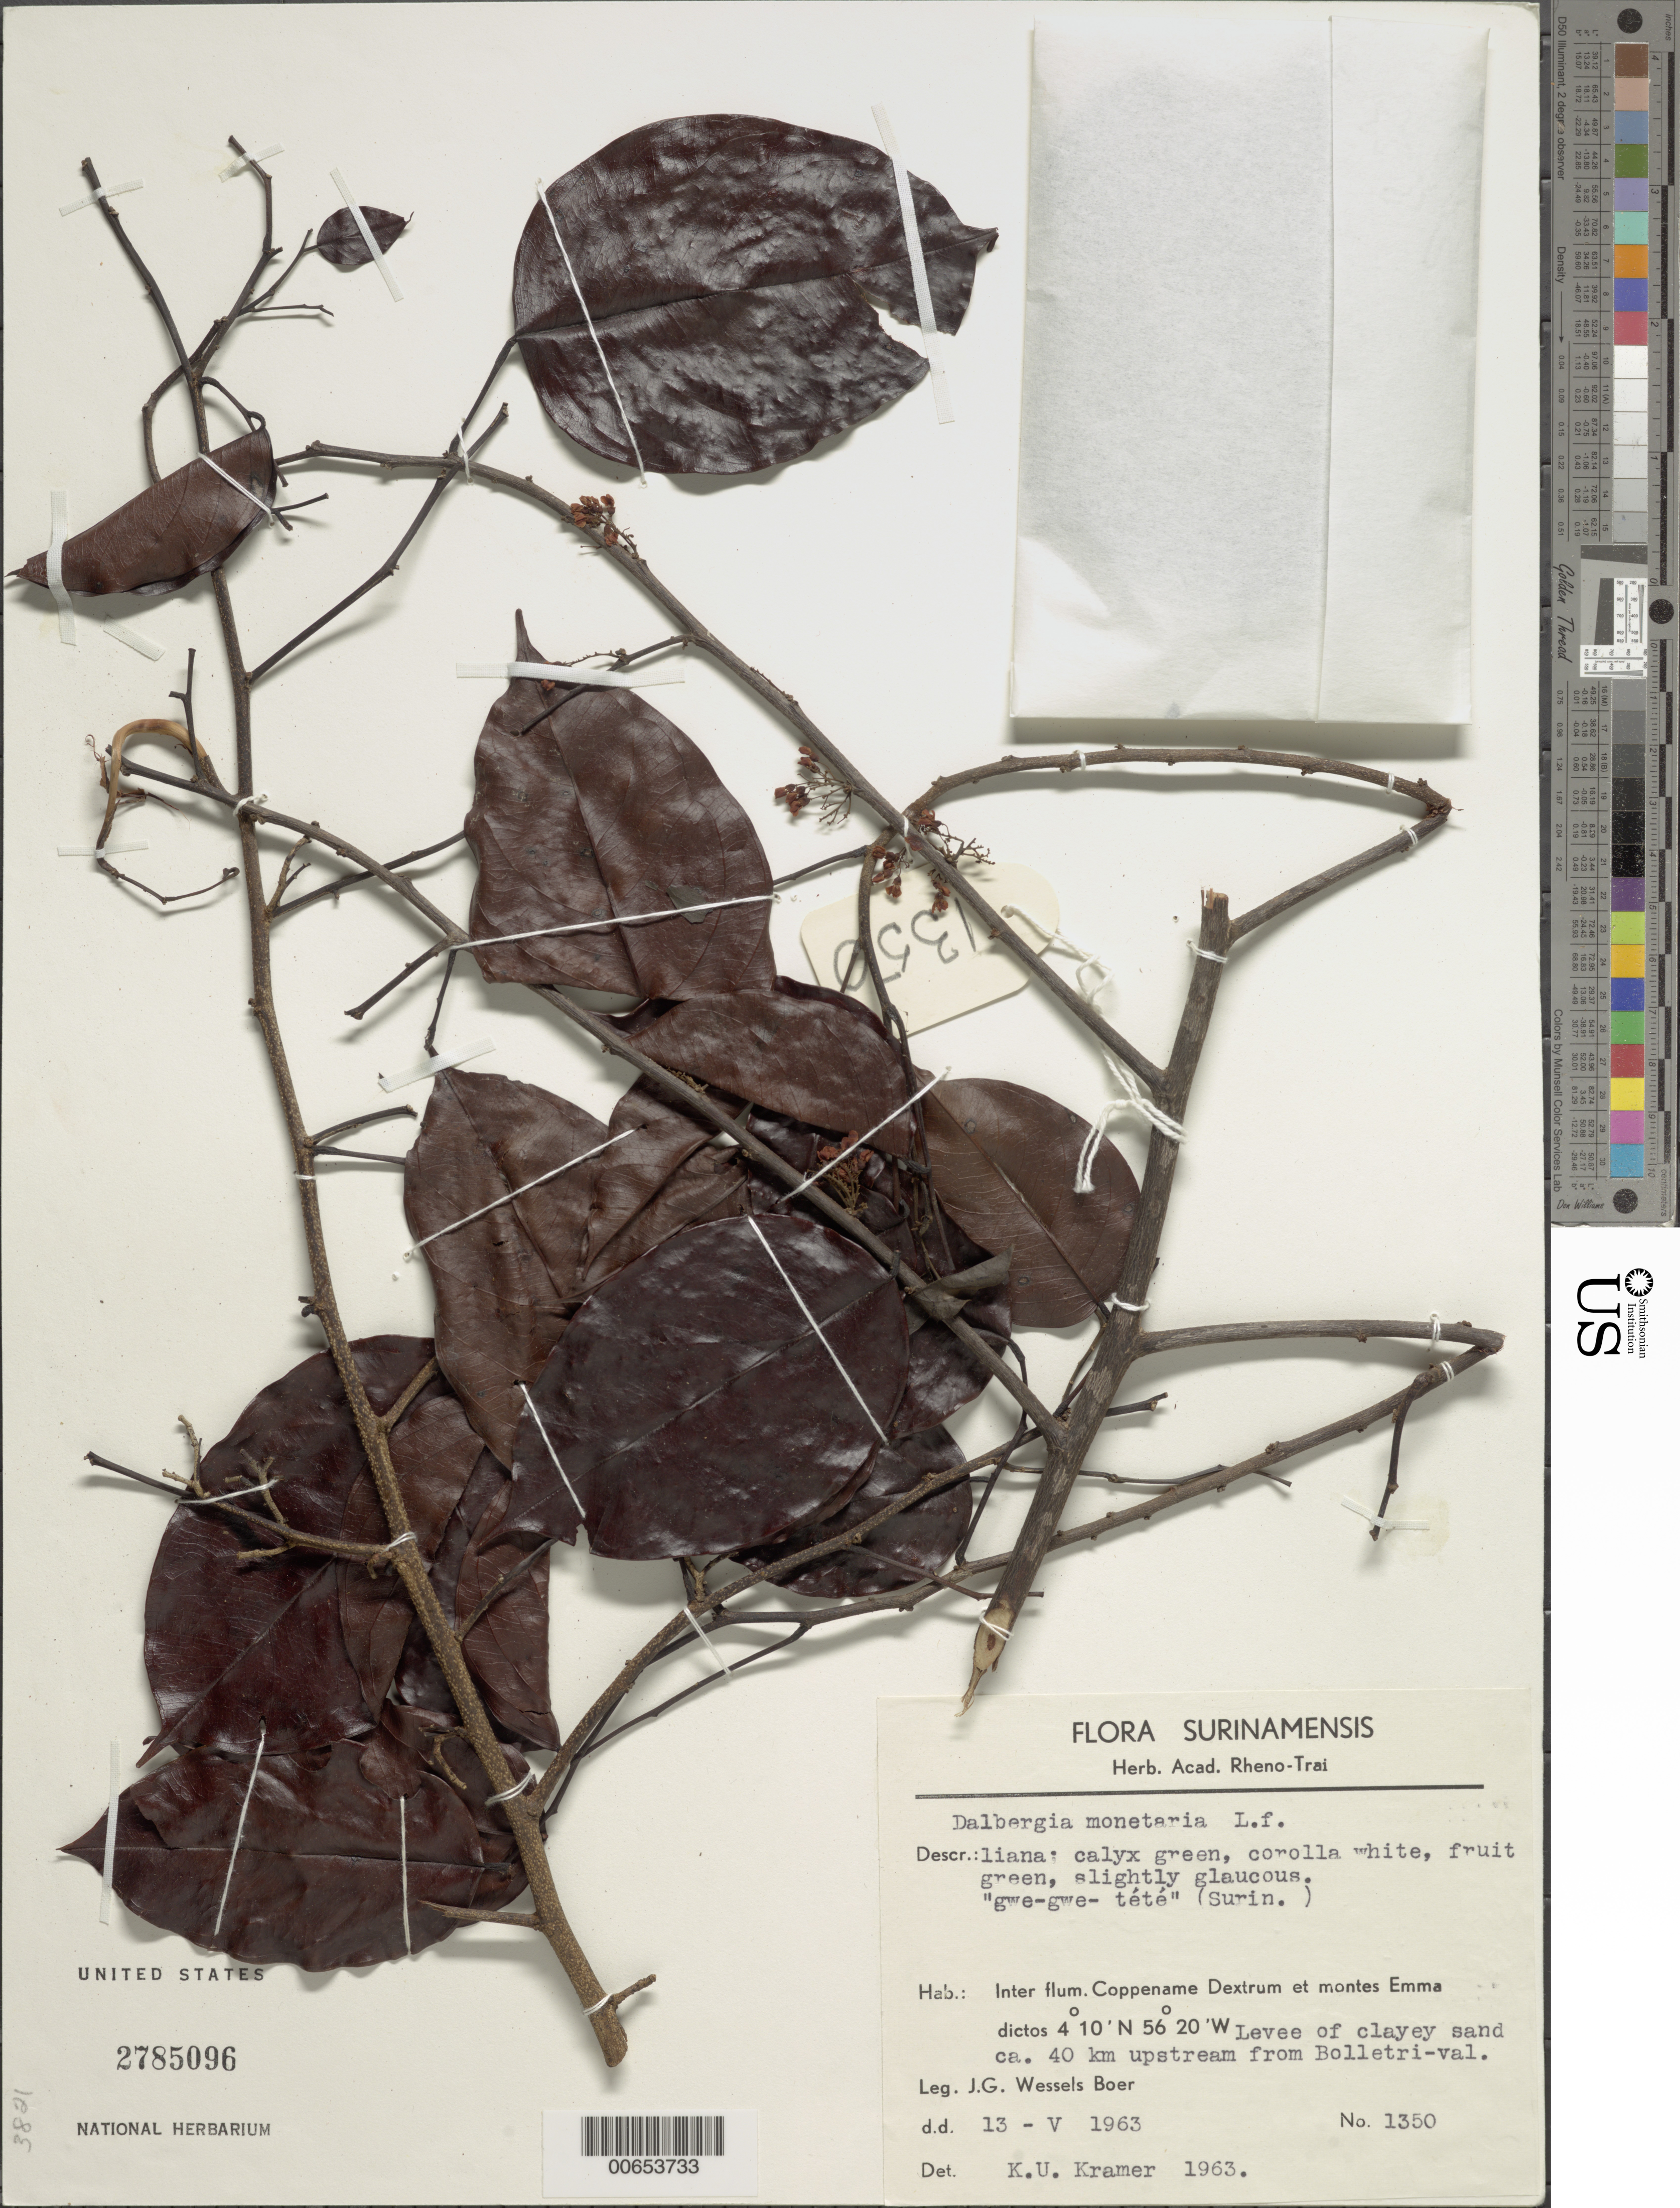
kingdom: Plantae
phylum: Tracheophyta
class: Magnoliopsida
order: Fabales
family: Fabaceae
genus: Dalbergia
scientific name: Dalbergia monetaria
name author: L. f.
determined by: Kramer, K. U.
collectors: J. G. Wessels Boer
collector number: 1350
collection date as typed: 13-May-63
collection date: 1963-05-13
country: Suriname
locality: Coppename Dextrum to montes Emma, 40 km upstream of Bolletri-val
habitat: Levee of clayey sand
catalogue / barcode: US 2785096